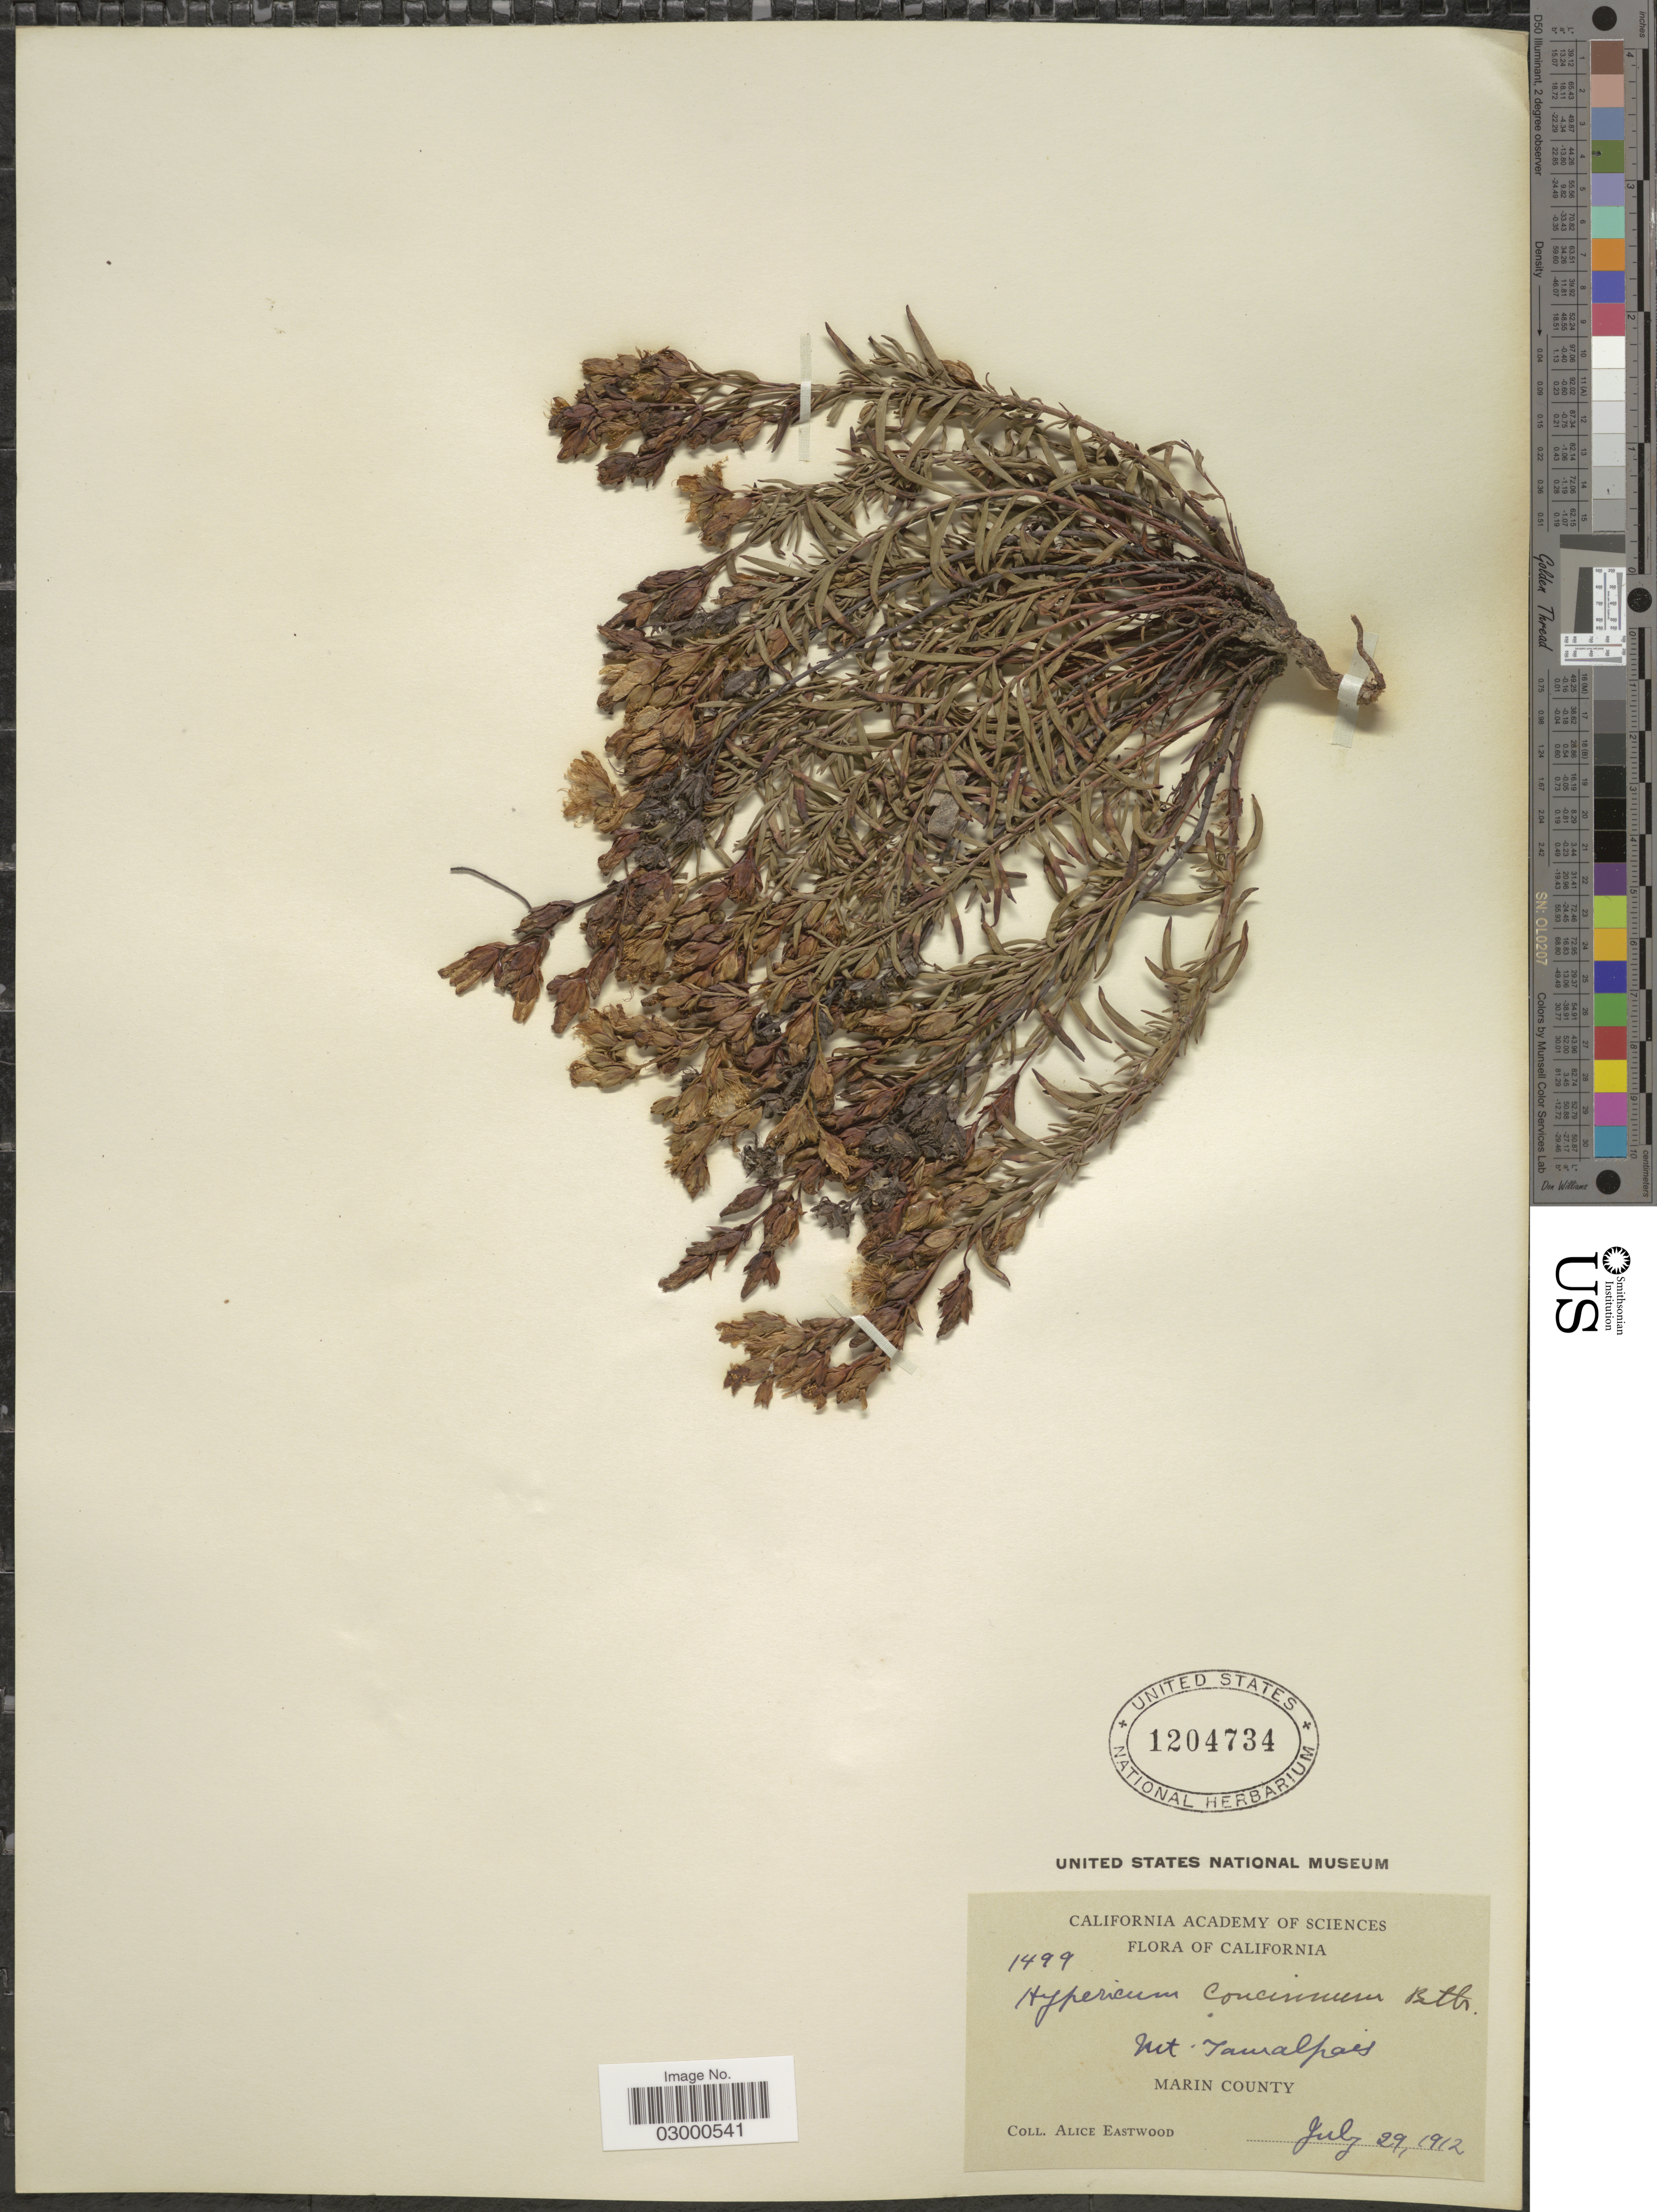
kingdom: Plantae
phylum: Tracheophyta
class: Magnoliopsida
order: Malpighiales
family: Hypericaceae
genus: Hypericum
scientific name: Hypericum concinnum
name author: Benth.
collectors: A. Eastwood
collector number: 1499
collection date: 1912-07-29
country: United States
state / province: California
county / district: Marin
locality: Mt. Tamalpais, Marin County.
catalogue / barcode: US 1204734